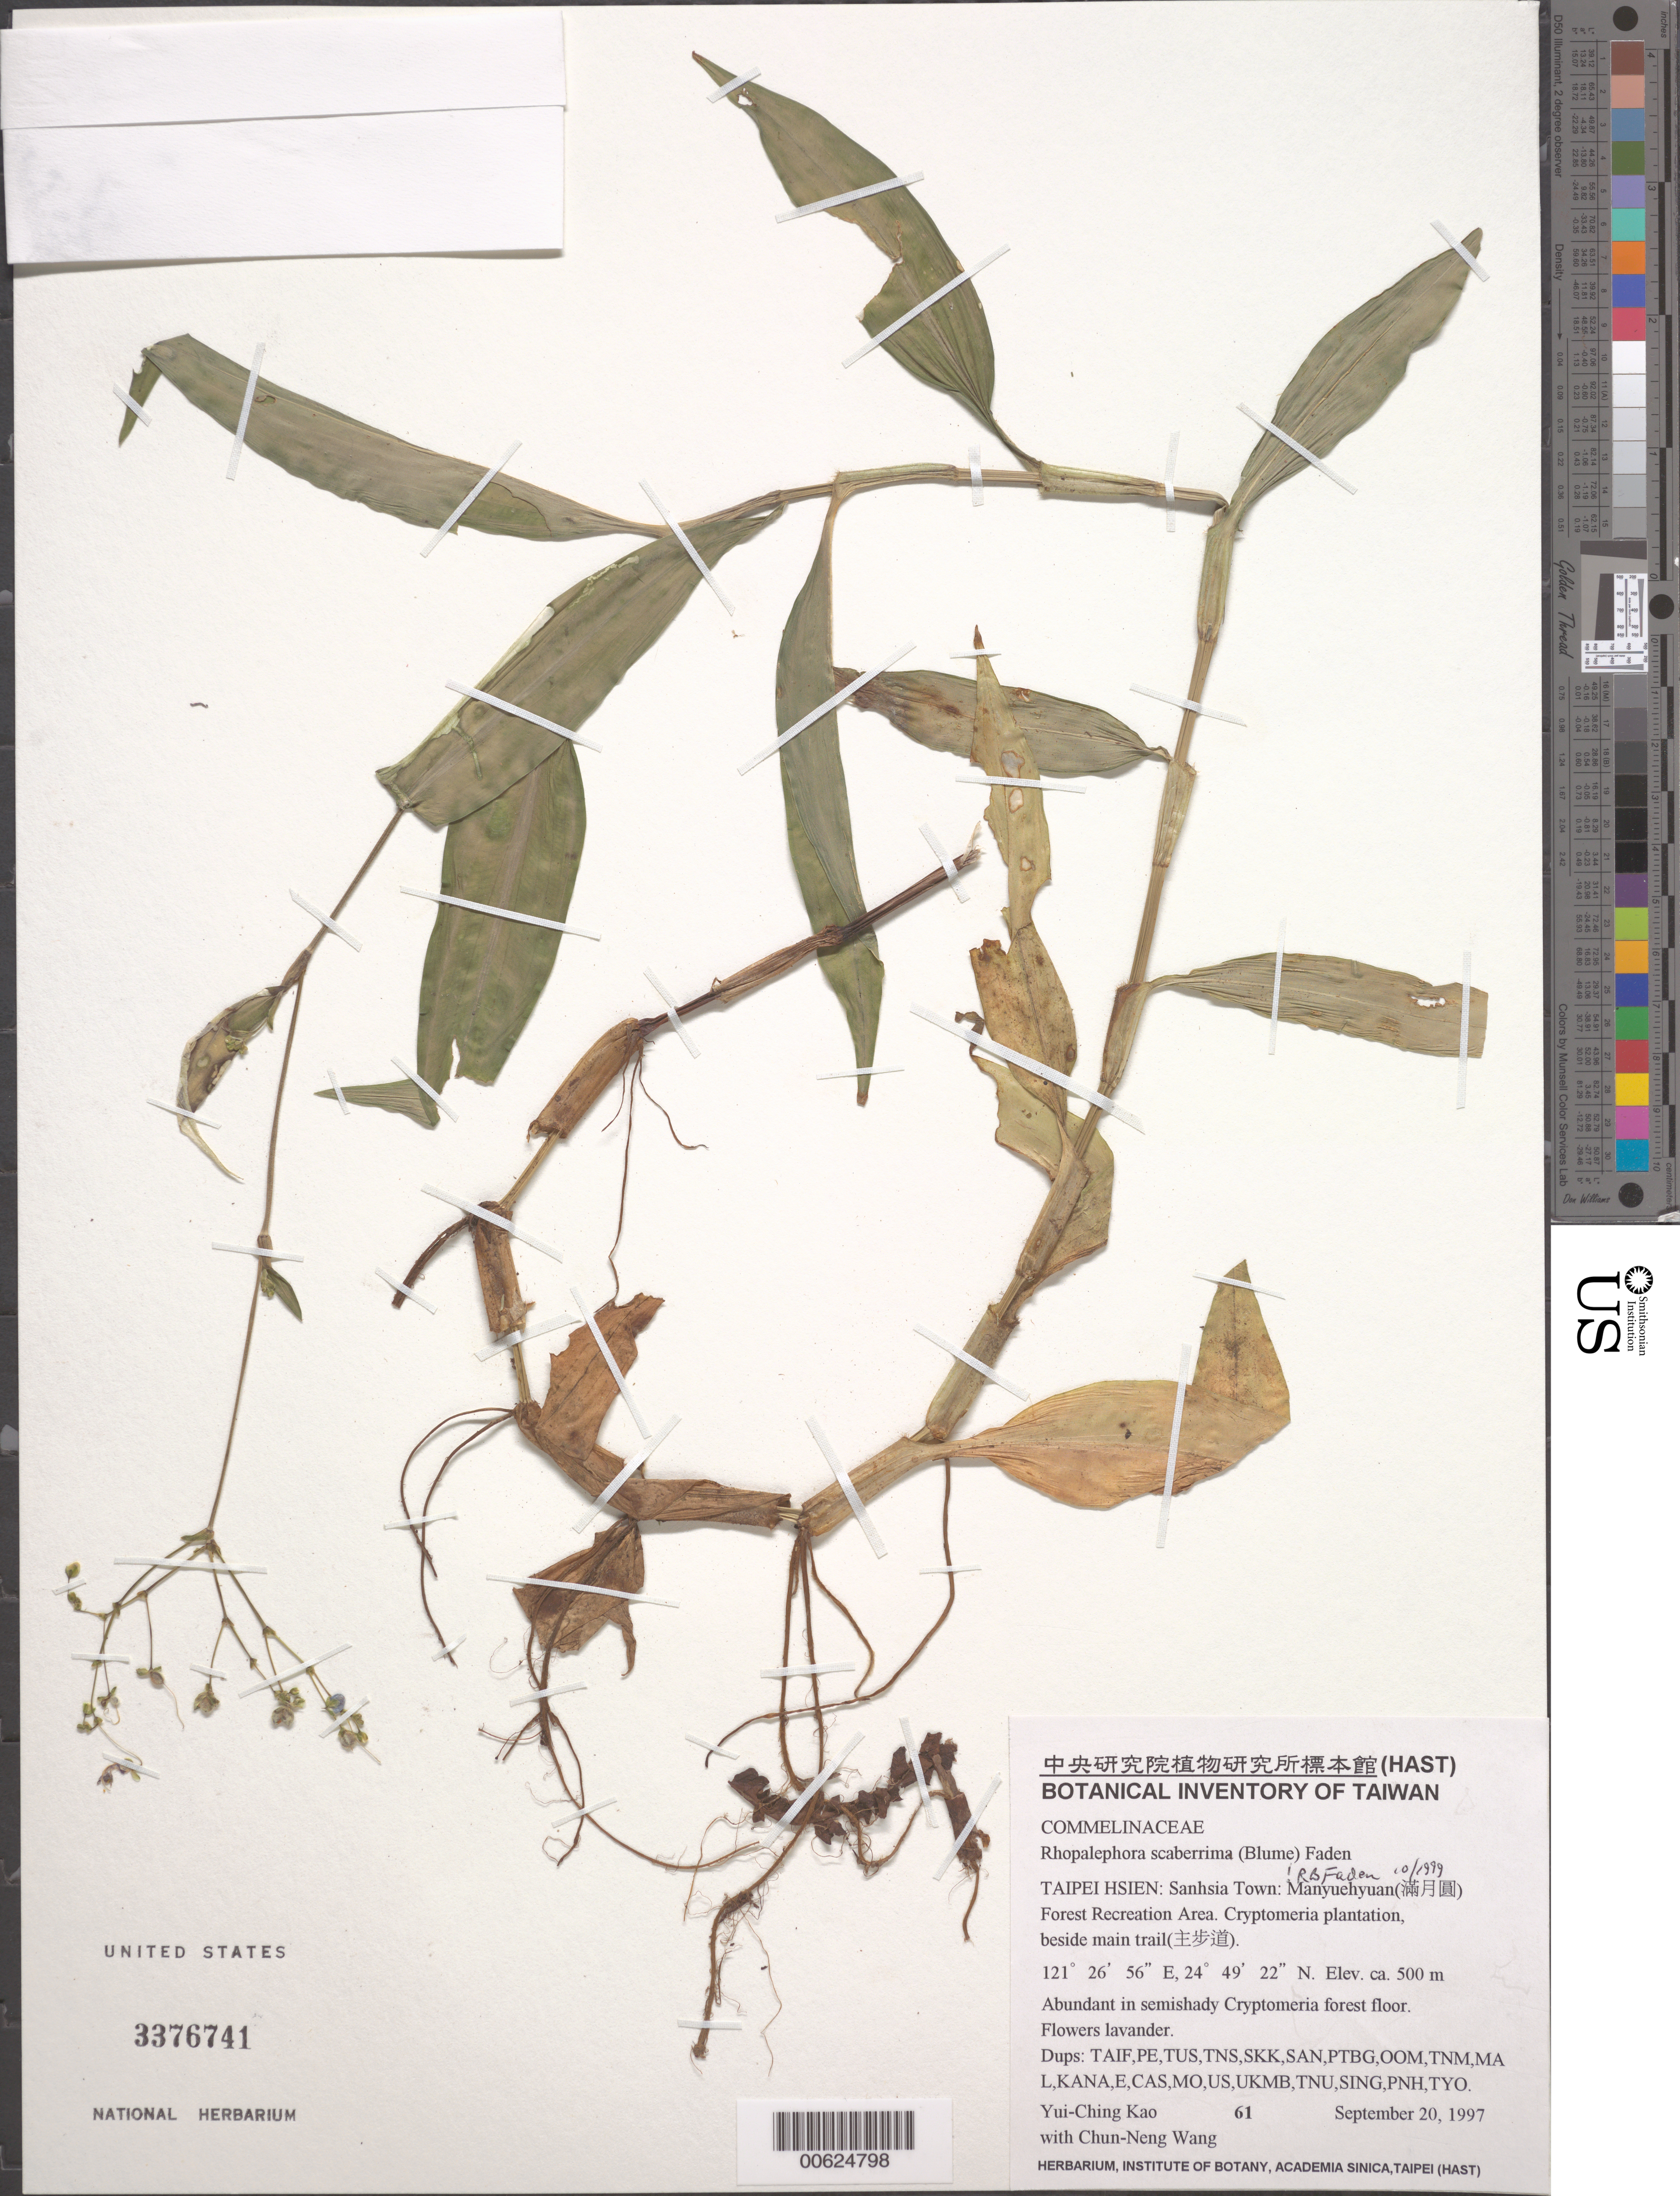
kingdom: Plantae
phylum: Tracheophyta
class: Liliopsida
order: Commelinales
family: Commelinaceae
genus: Rhopalephora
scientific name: Rhopalephora scaberrima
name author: (Blume) Faden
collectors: Y. Kao & C. N. Wang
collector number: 6101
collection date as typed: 20 Sep 1997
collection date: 1997-09-20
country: Taiwan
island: Taiwan [Formosa]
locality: Taipei hsien, sanhsia town, manyuehyuan forest recreation area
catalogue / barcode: US 3376741